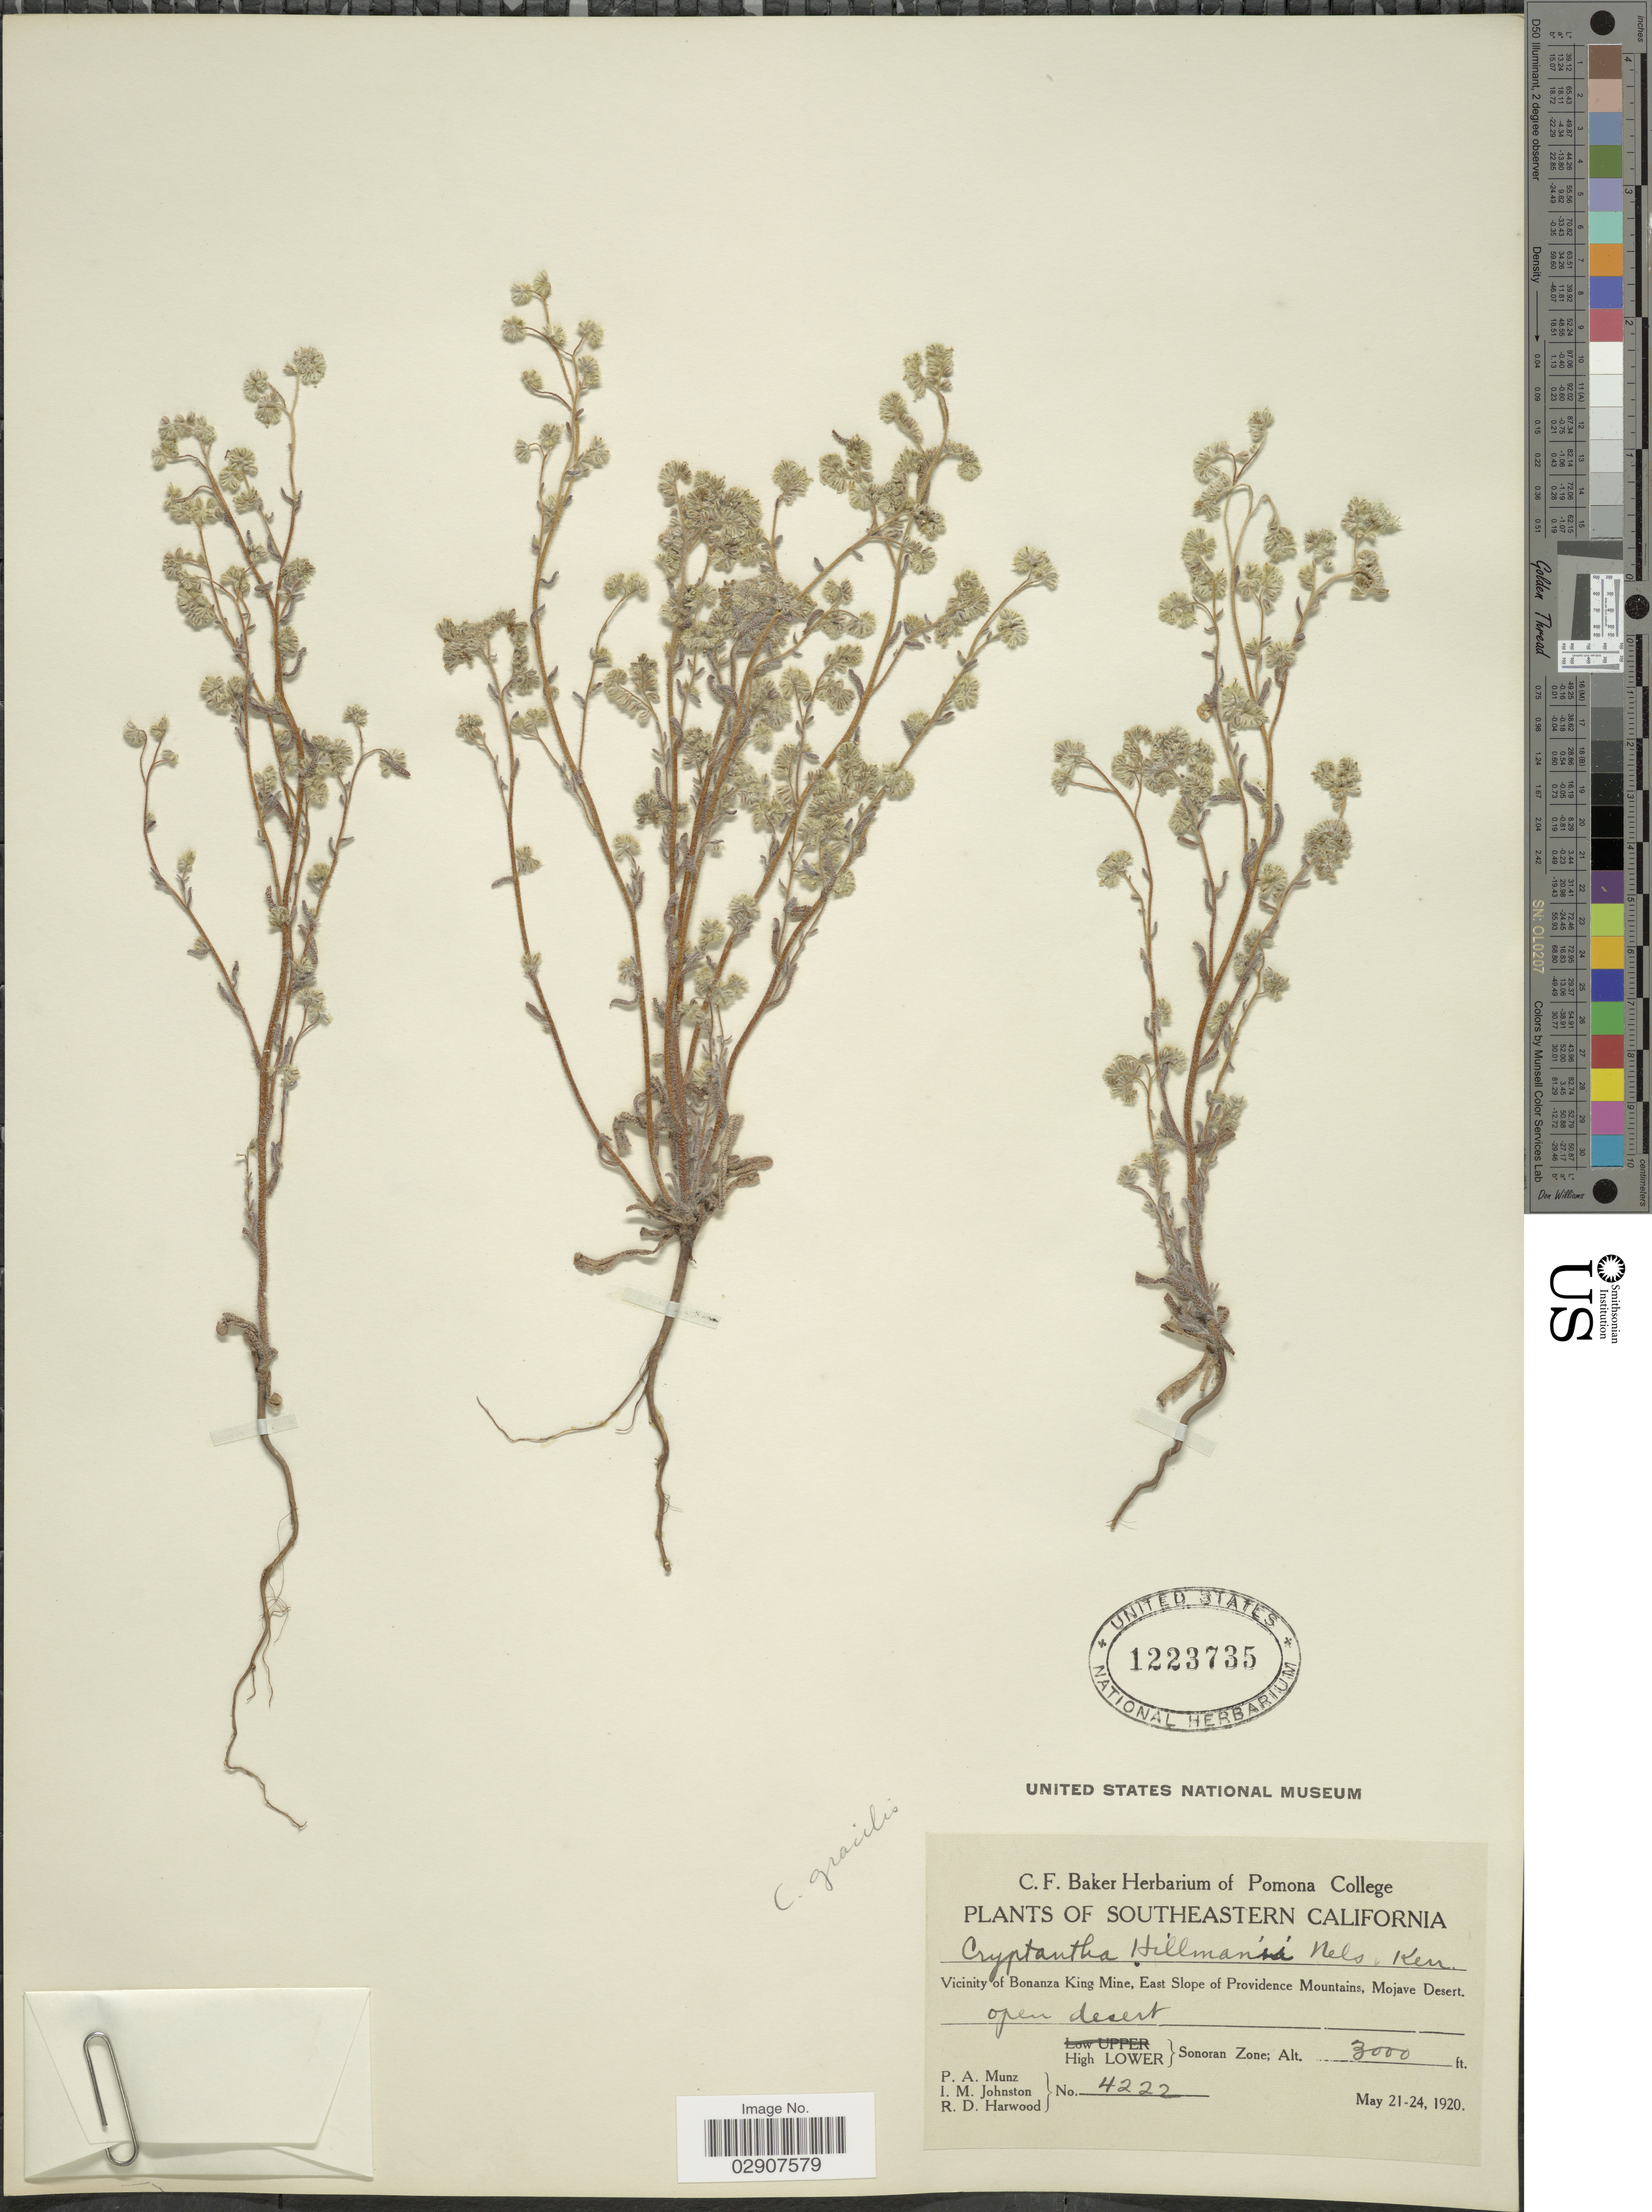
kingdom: Plantae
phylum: Tracheophyta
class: Magnoliopsida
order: Boraginales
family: Boraginaceae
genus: Cryptantha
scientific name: Cryptantha gracilis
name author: Osterh.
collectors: P. A. Munz, I.M. Johnston & R. Harwood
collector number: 4222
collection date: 1920-05-21/1920-05-24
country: United States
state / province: California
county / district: San Bernardino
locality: Southeastern California, Vicinity of Bonanza King Mine, East slope of Providence Mountains, Mojave Desert, High Lower, Sonoran Zone.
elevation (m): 914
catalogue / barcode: US 1223735